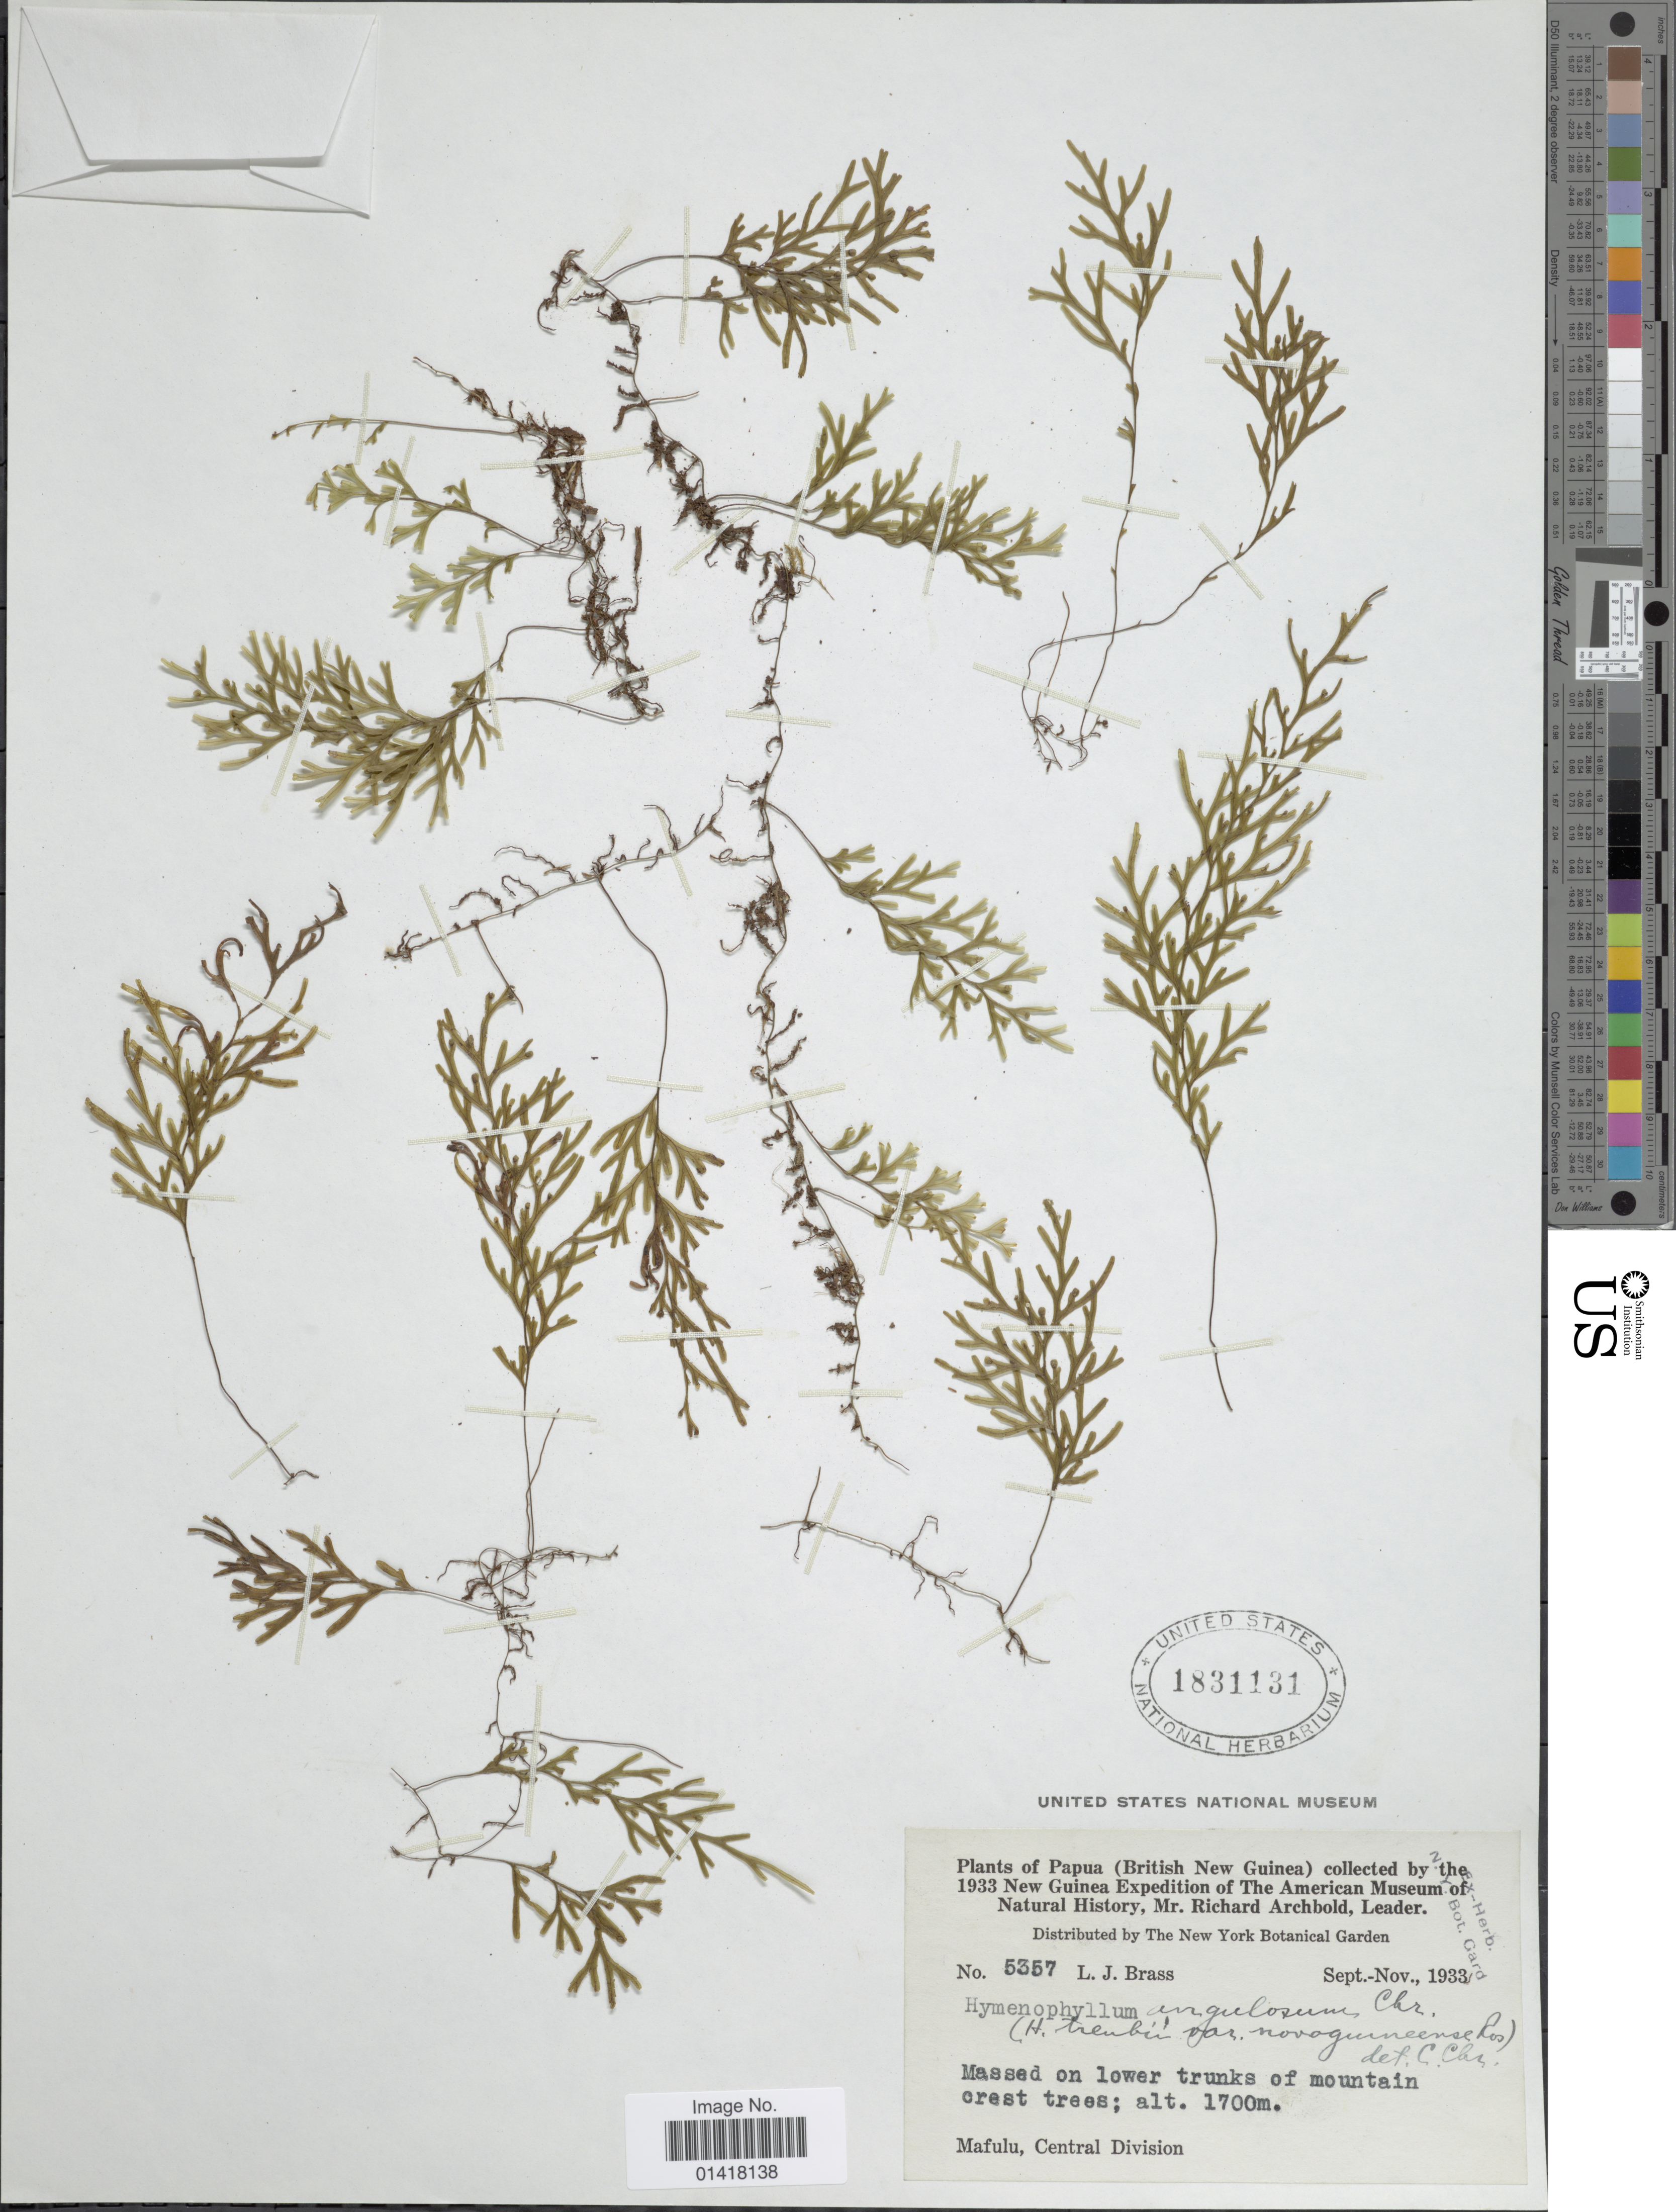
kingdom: Plantae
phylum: Tracheophyta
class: Polypodiopsida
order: Hymenophyllales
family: Hymenophyllaceae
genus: Hymenophyllum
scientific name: Hymenophyllum angulosum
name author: Christ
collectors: L. J. Brass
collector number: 5357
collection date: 1933-09/1933-11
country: Papua New Guinea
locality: British New Guinea. Mafulu, Central Division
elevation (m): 1700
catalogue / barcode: US 1831131